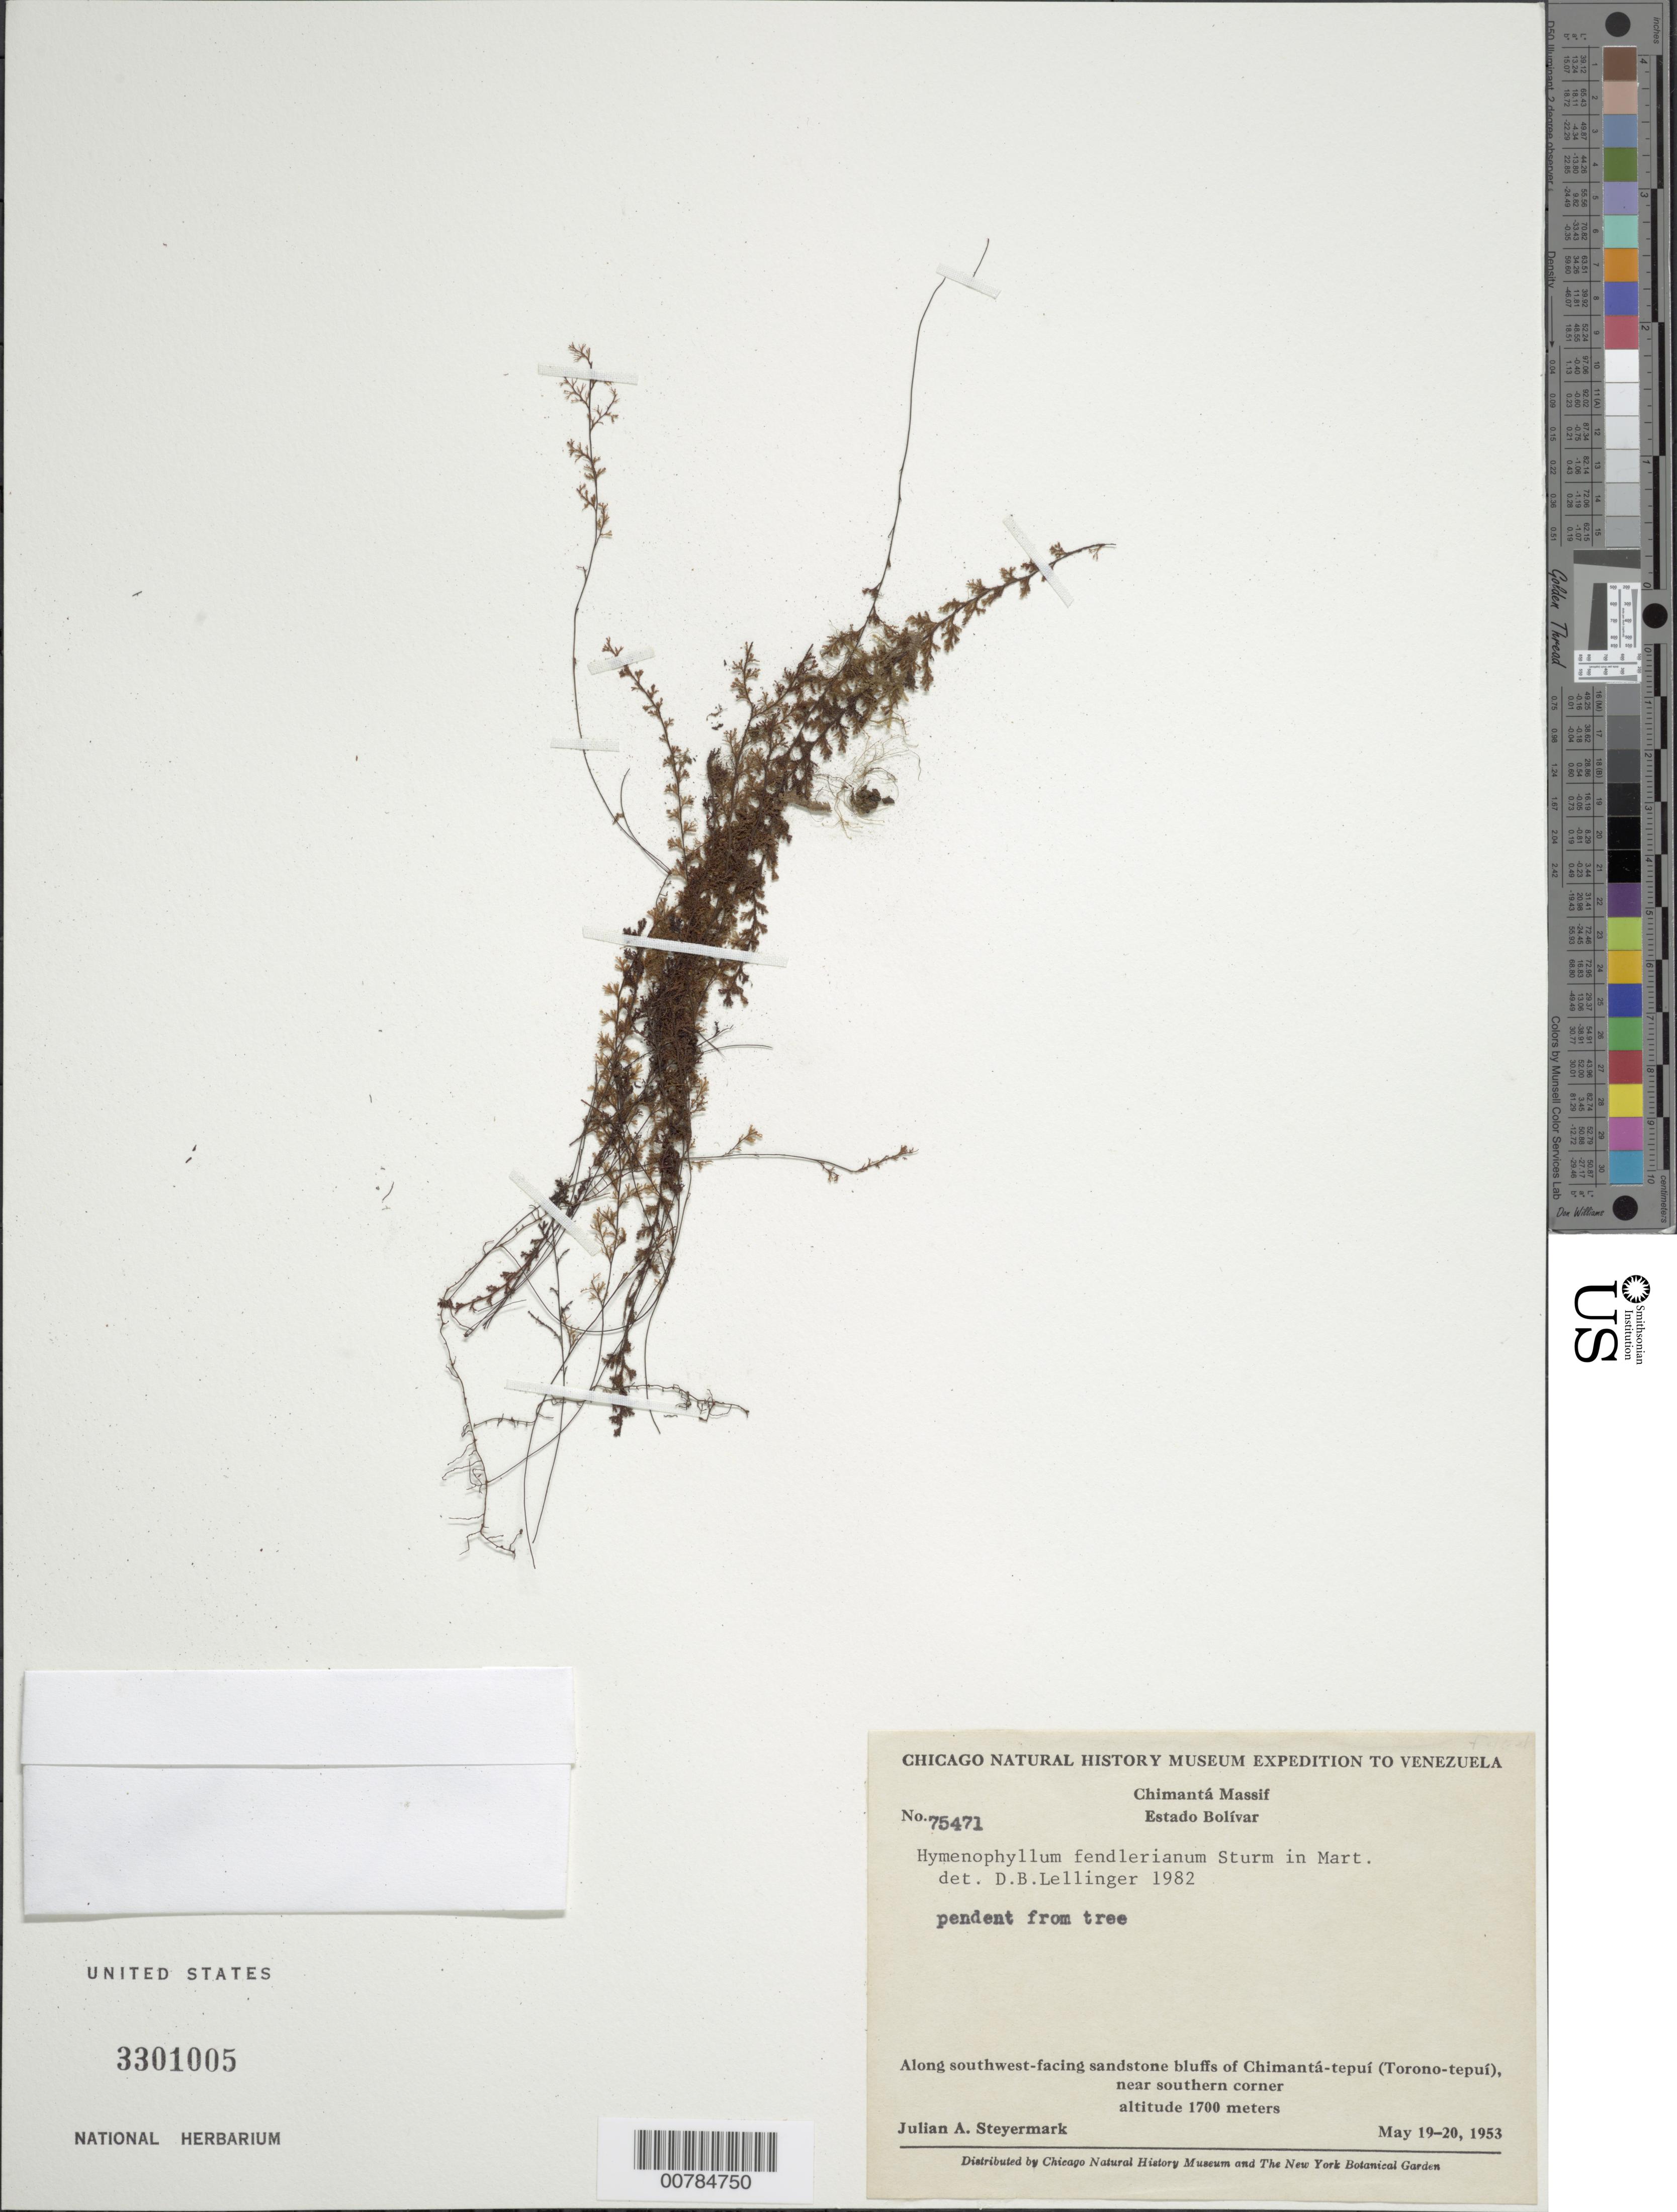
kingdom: Plantae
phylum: Tracheophyta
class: Polypodiopsida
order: Hymenophyllales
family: Hymenophyllaceae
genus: Hymenophyllum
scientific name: Hymenophyllum fendlerianum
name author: J.W. Sturm in Mart.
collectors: J. Steyermark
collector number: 75471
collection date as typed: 19-May-53 to 20-May-53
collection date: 1953-05-19/1953-05-20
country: Venezuela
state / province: Bolívar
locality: Chimantá Massif, along SW-facing sandstone bluffs of Chimantá-tepuí (Torono-tepuí), near southern corner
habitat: Along SW-facing sandstone bluffs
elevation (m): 1700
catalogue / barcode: US 3301005